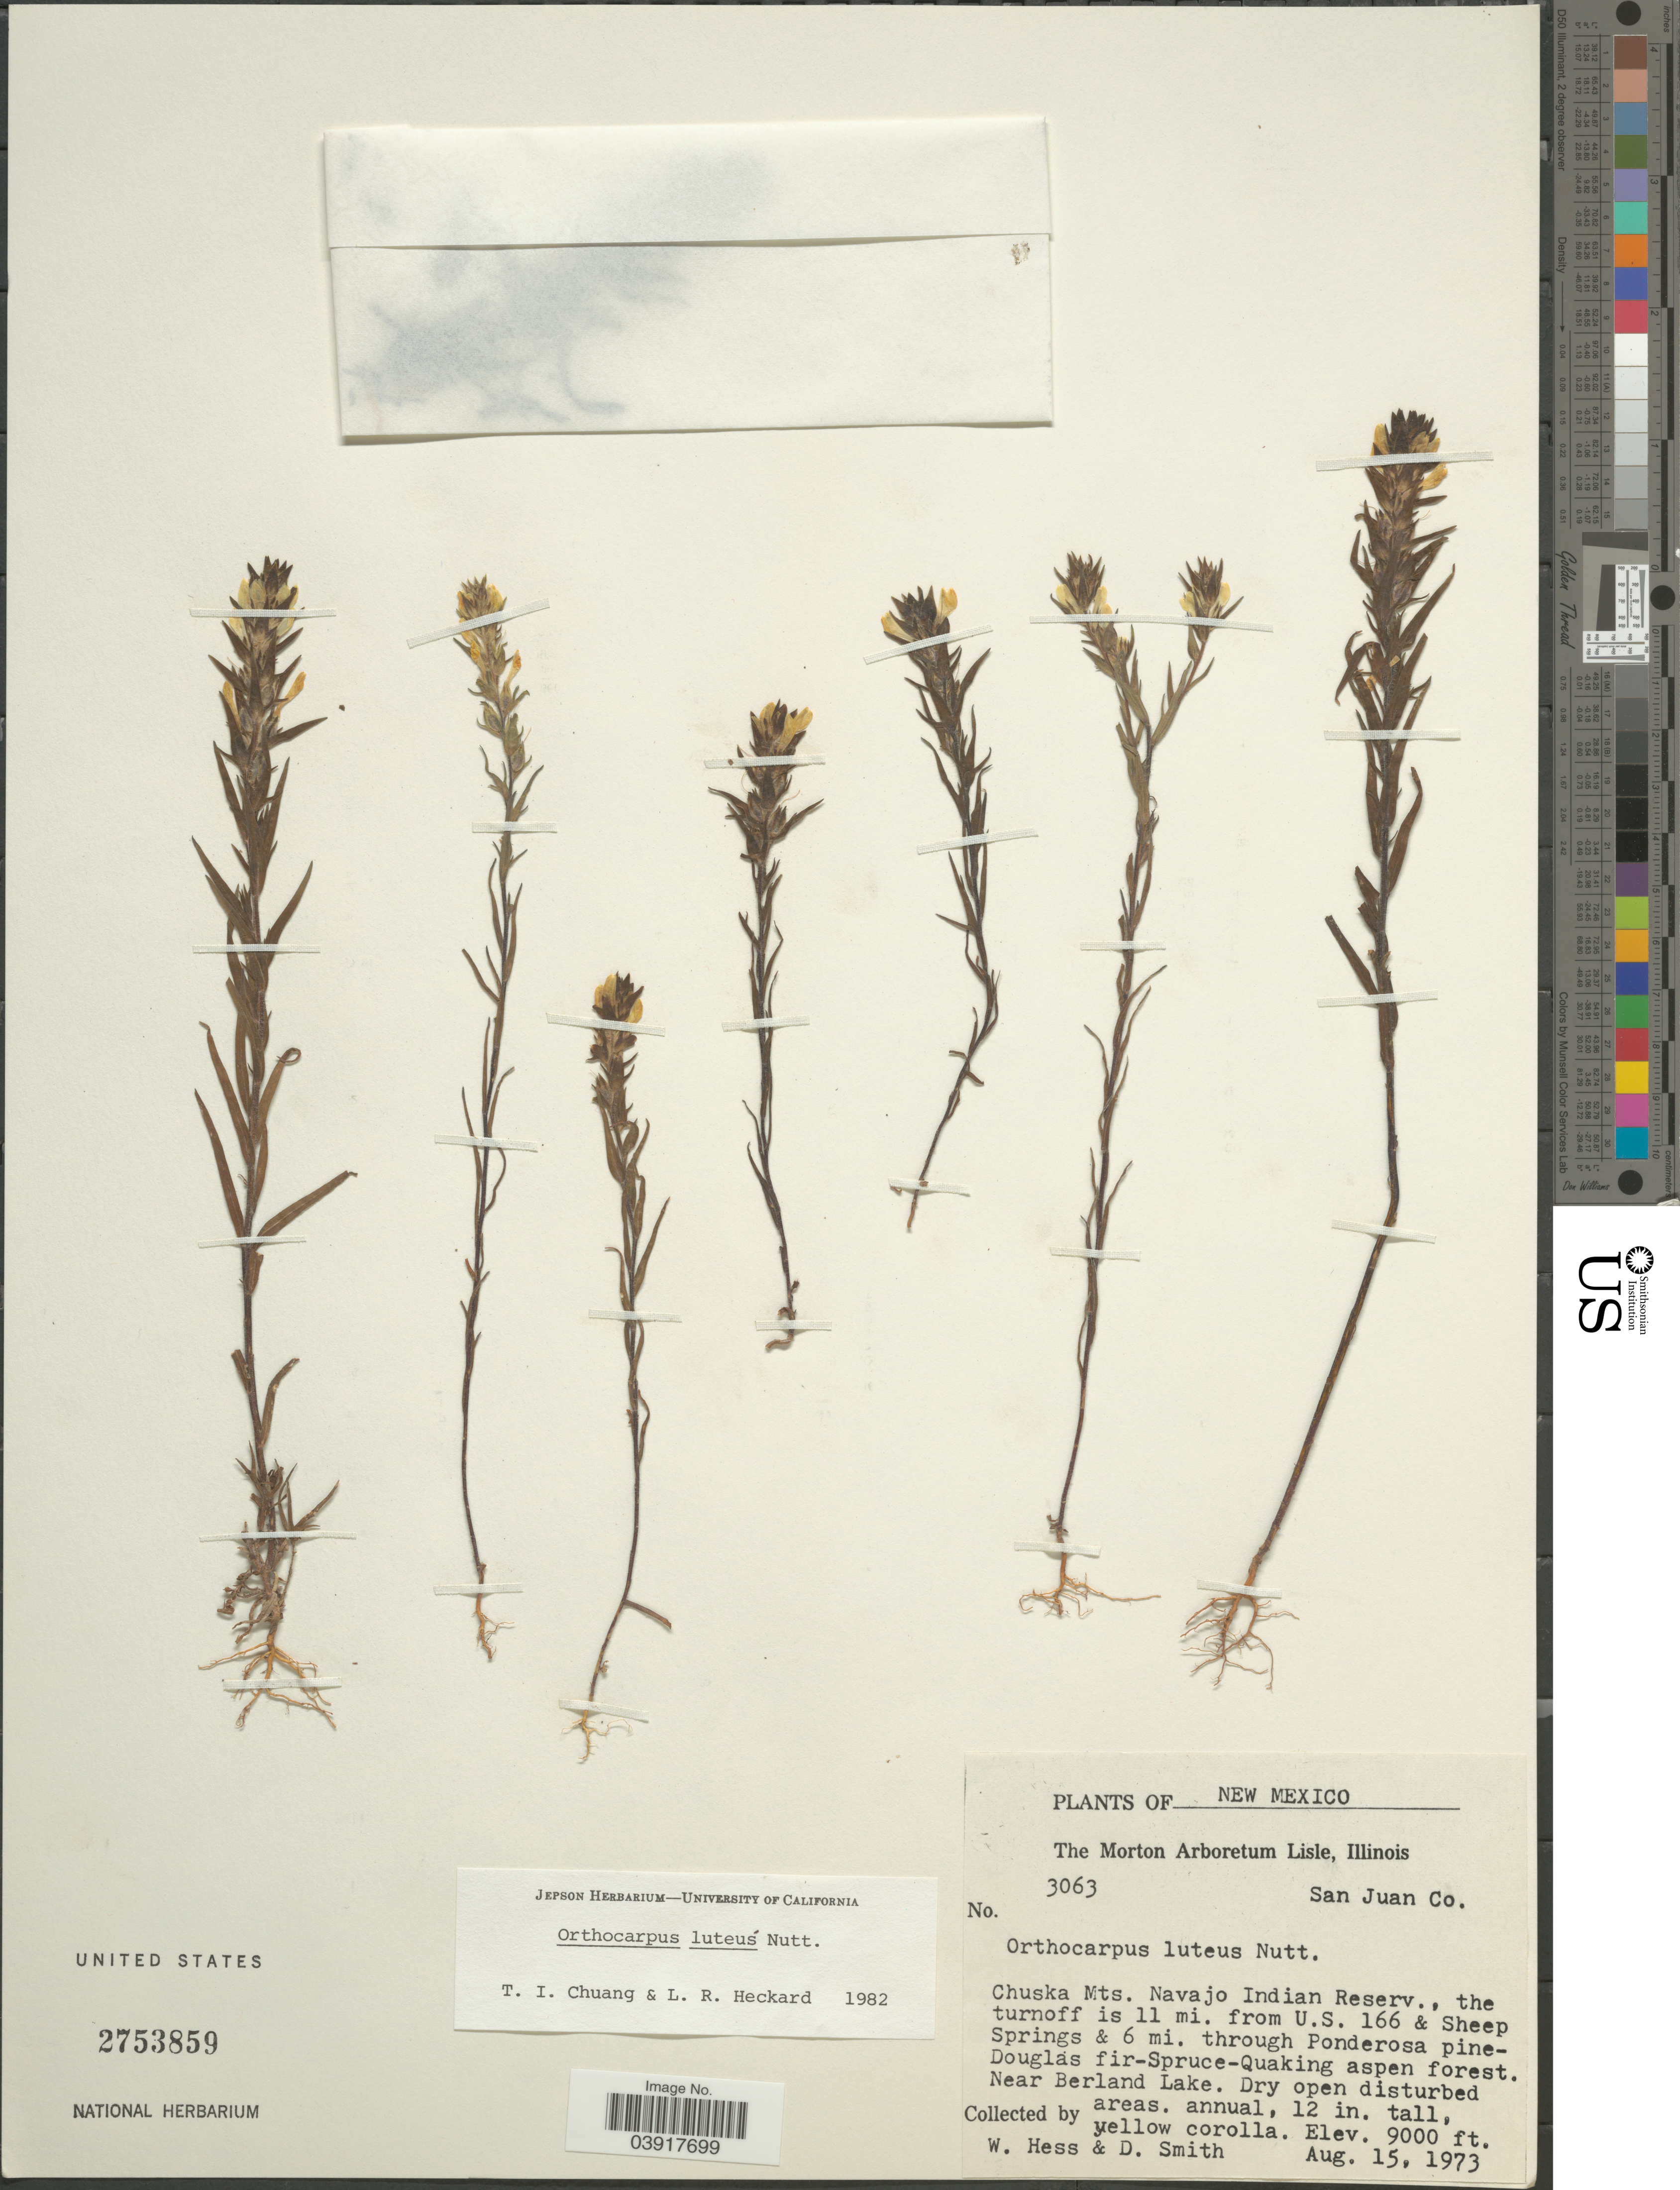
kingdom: Plantae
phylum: Tracheophyta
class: Magnoliopsida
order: Lamiales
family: Orobanchaceae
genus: Orthocarpus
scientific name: Orthocarpus luteus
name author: Nutt.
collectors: W. Hess & D. Smith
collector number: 3063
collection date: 1973-08-15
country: United States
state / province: New Mexico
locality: San Juan Co. Chuska Mts. Navajo Indian Reserv., the turnoff is 11 mi. from U. S. 166 & Sheep Springs & 6 mi. through Ponderosa pine-Douglas fir-Spruce-Quaking aspen forest. Near Berland Lake.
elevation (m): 2743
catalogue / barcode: US 2753859